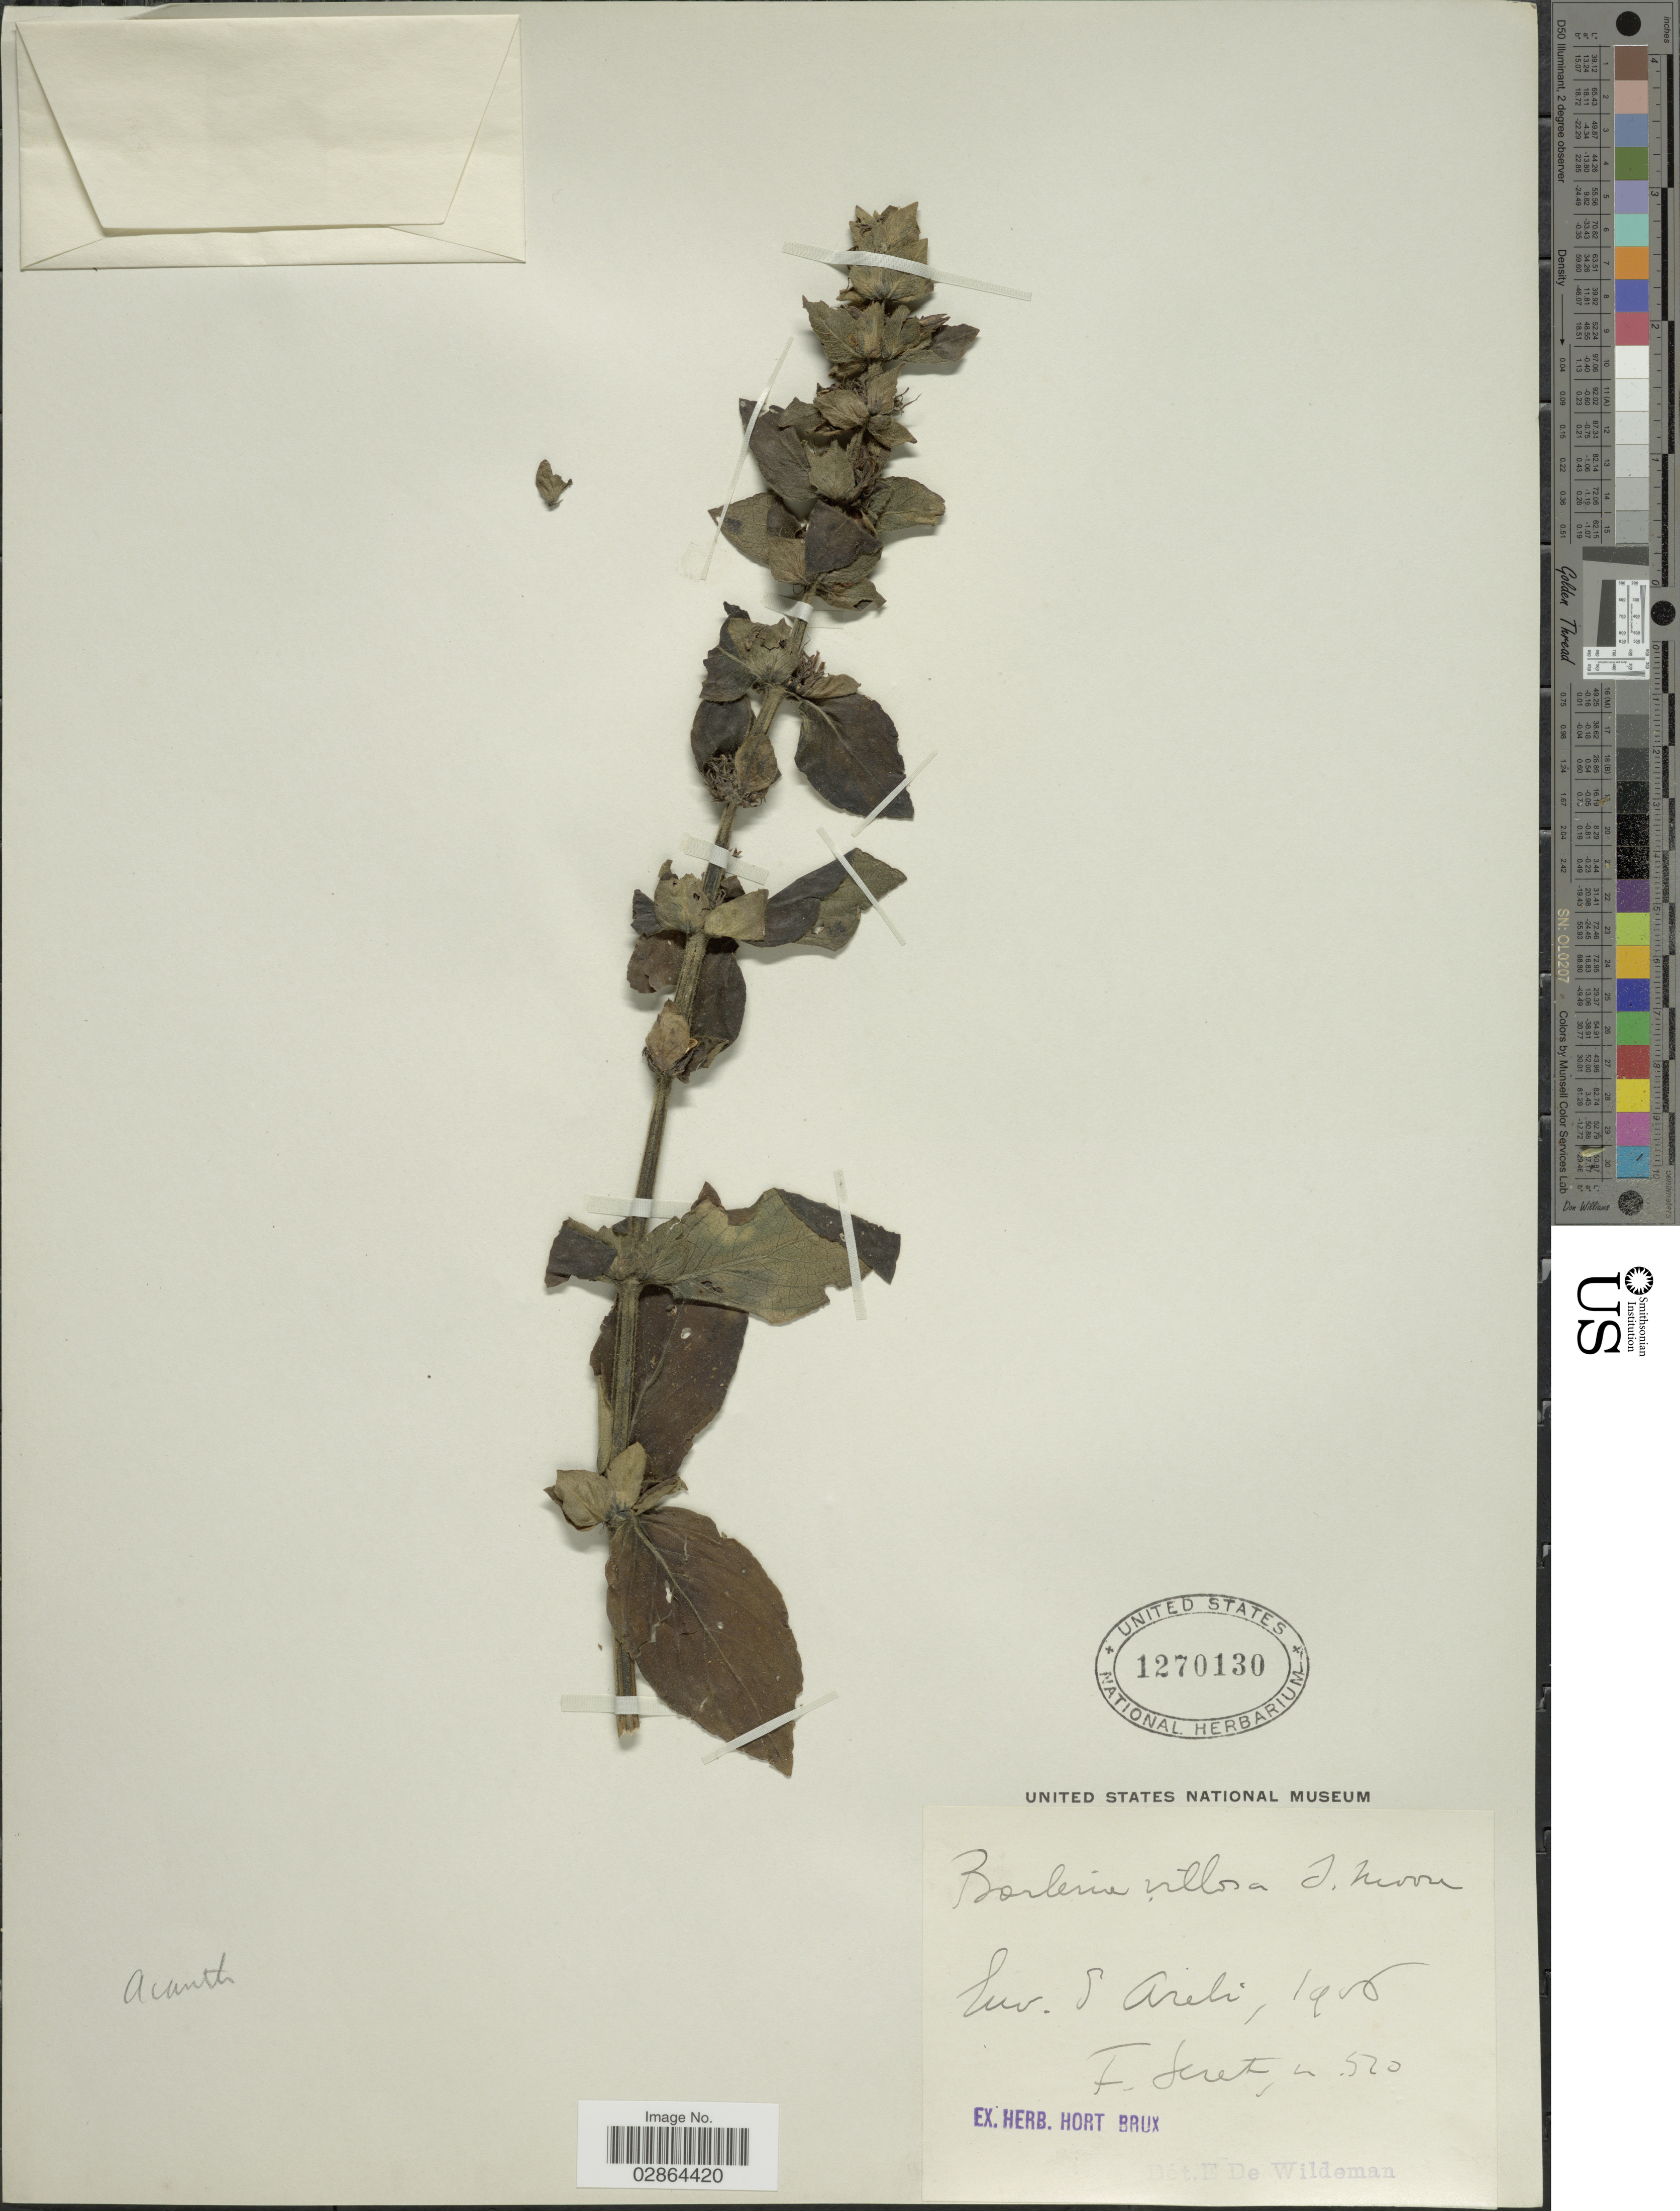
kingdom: Plantae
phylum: Tracheophyta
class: Magnoliopsida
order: Lamiales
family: Acanthaceae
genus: Barleria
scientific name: Barleria villosa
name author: S. Moore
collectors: F. Seret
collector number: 520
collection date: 1906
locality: Env. S Areli.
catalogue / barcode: US 1270130